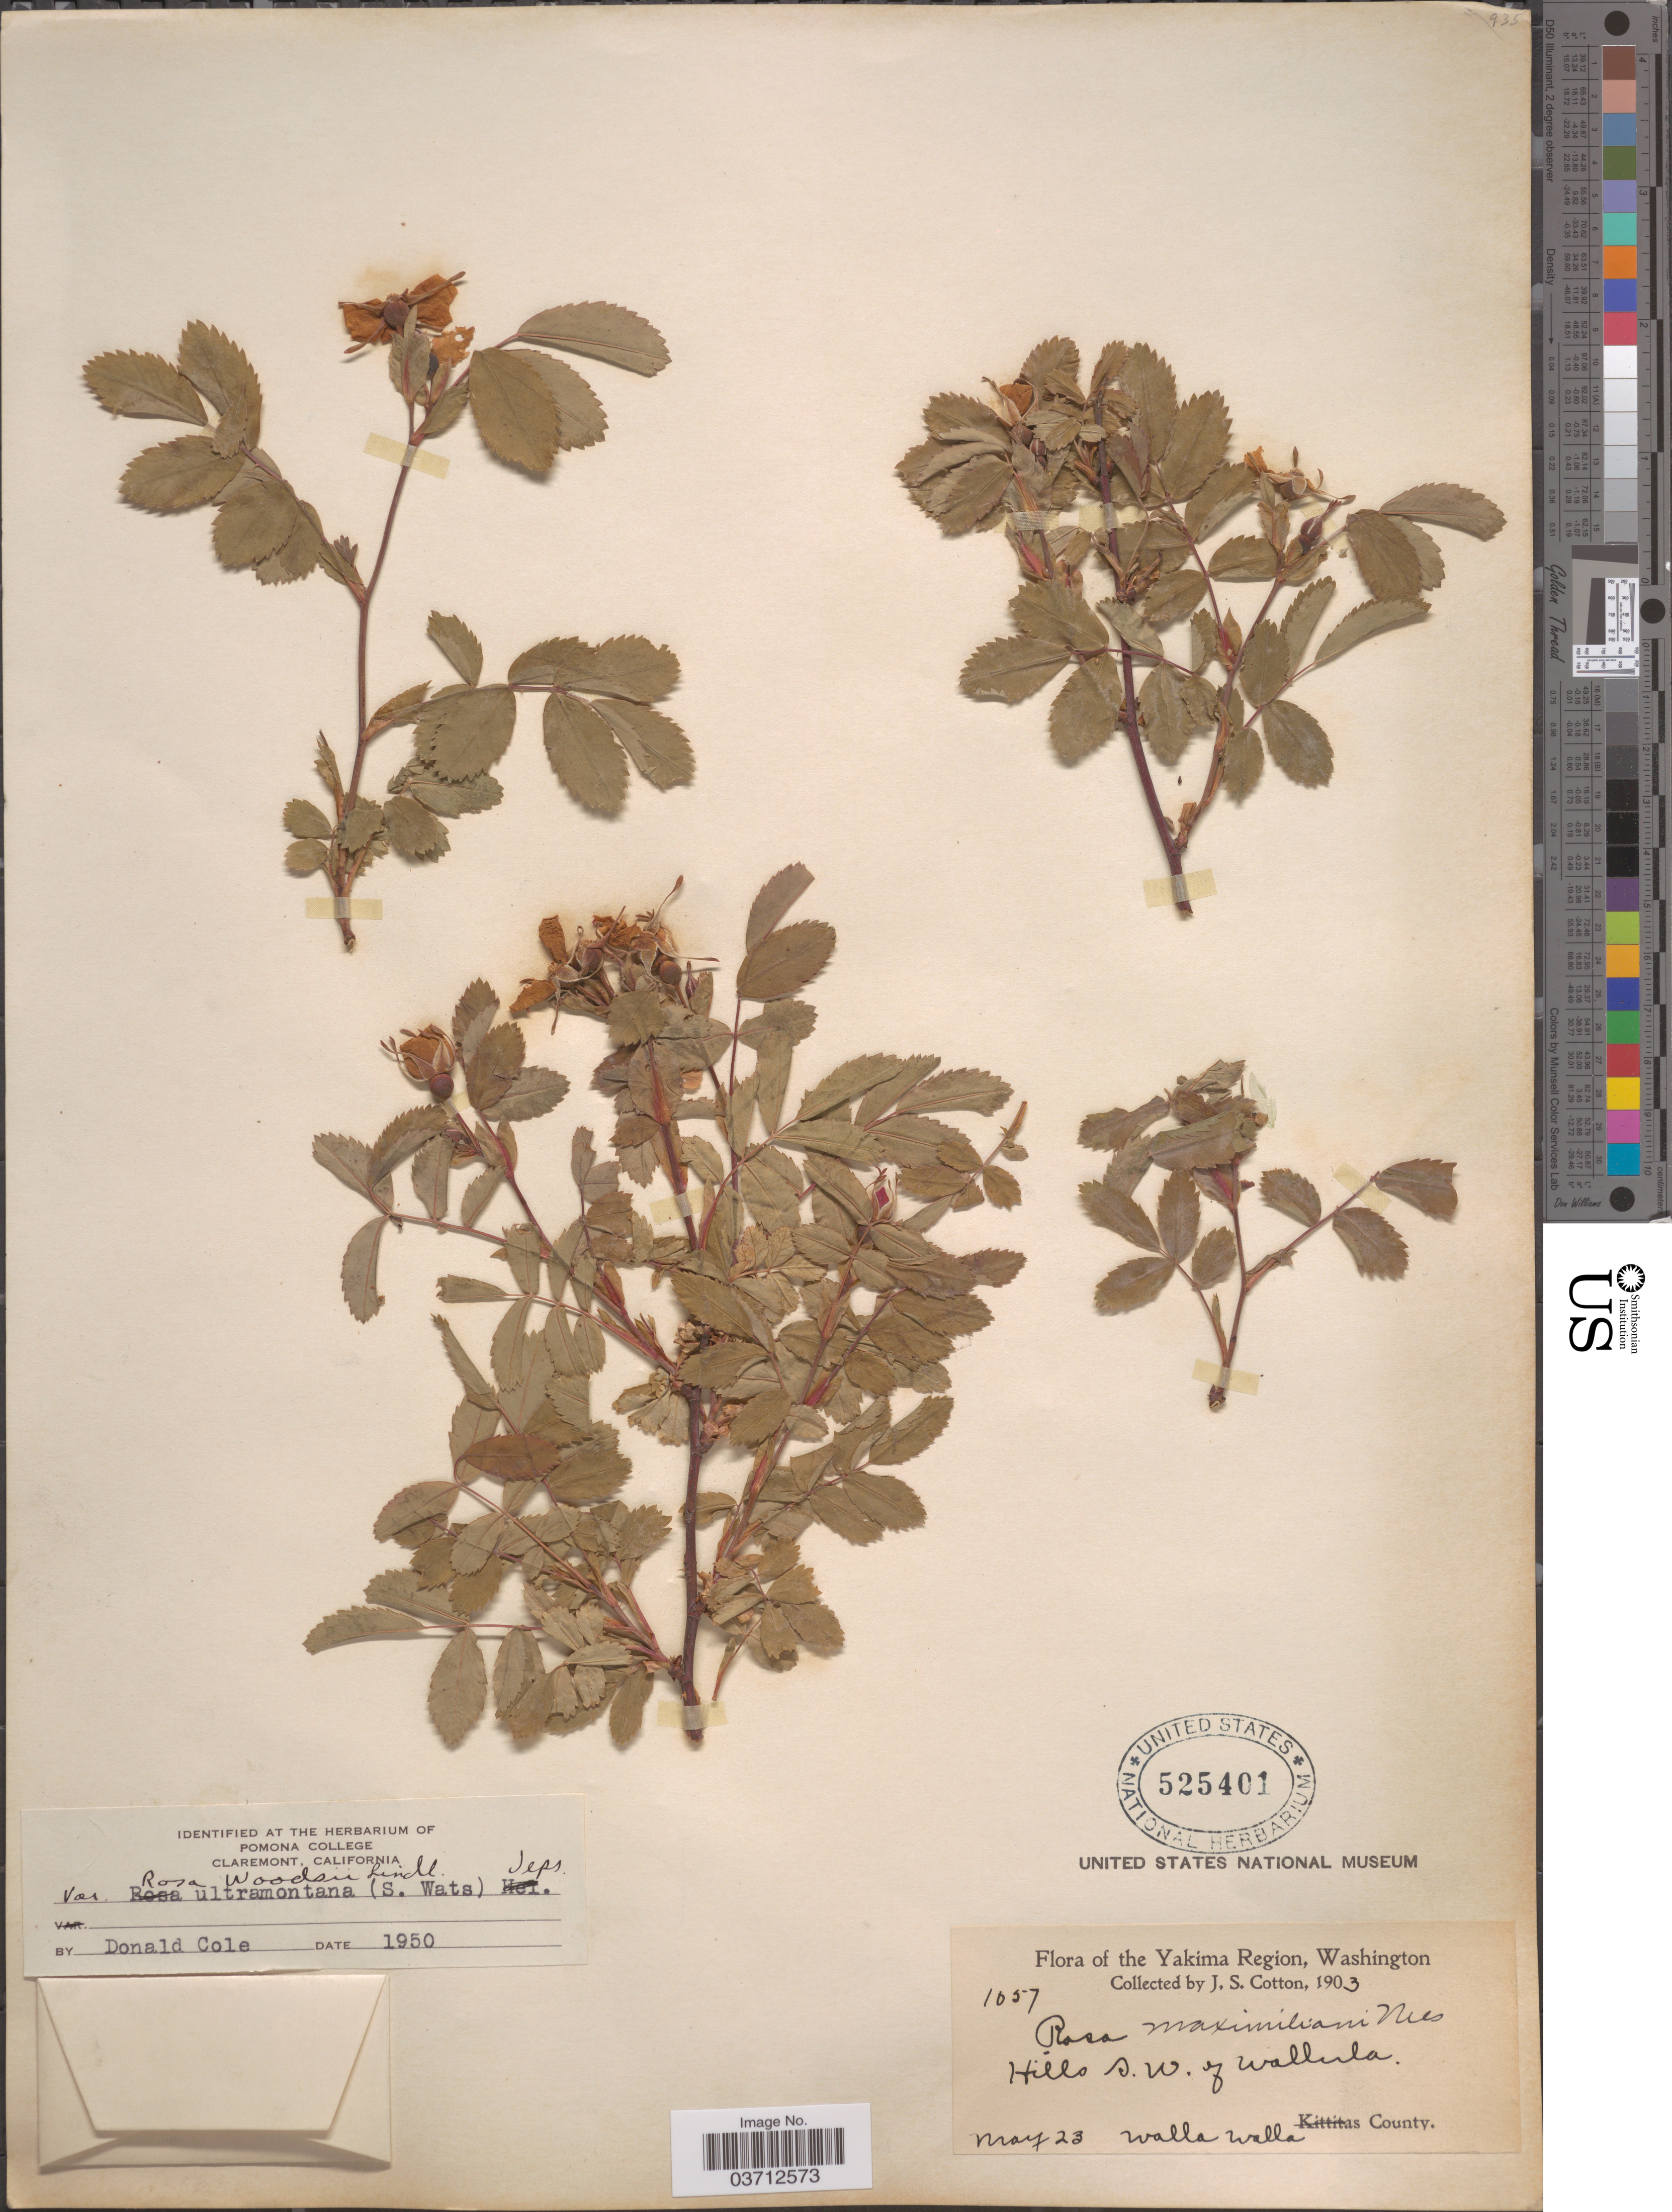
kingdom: Plantae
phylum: Tracheophyta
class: Magnoliopsida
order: Rosales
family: Rosaceae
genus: Rosa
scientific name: Rosa woodsii var. ultramontana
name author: Lindl.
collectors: J. S. Cotton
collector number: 1057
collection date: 1903-05-23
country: United States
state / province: Washington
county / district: Walla Walla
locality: Yakima Region. Hills s.w. of Wallula. Walla Walla County.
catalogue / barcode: US 525401